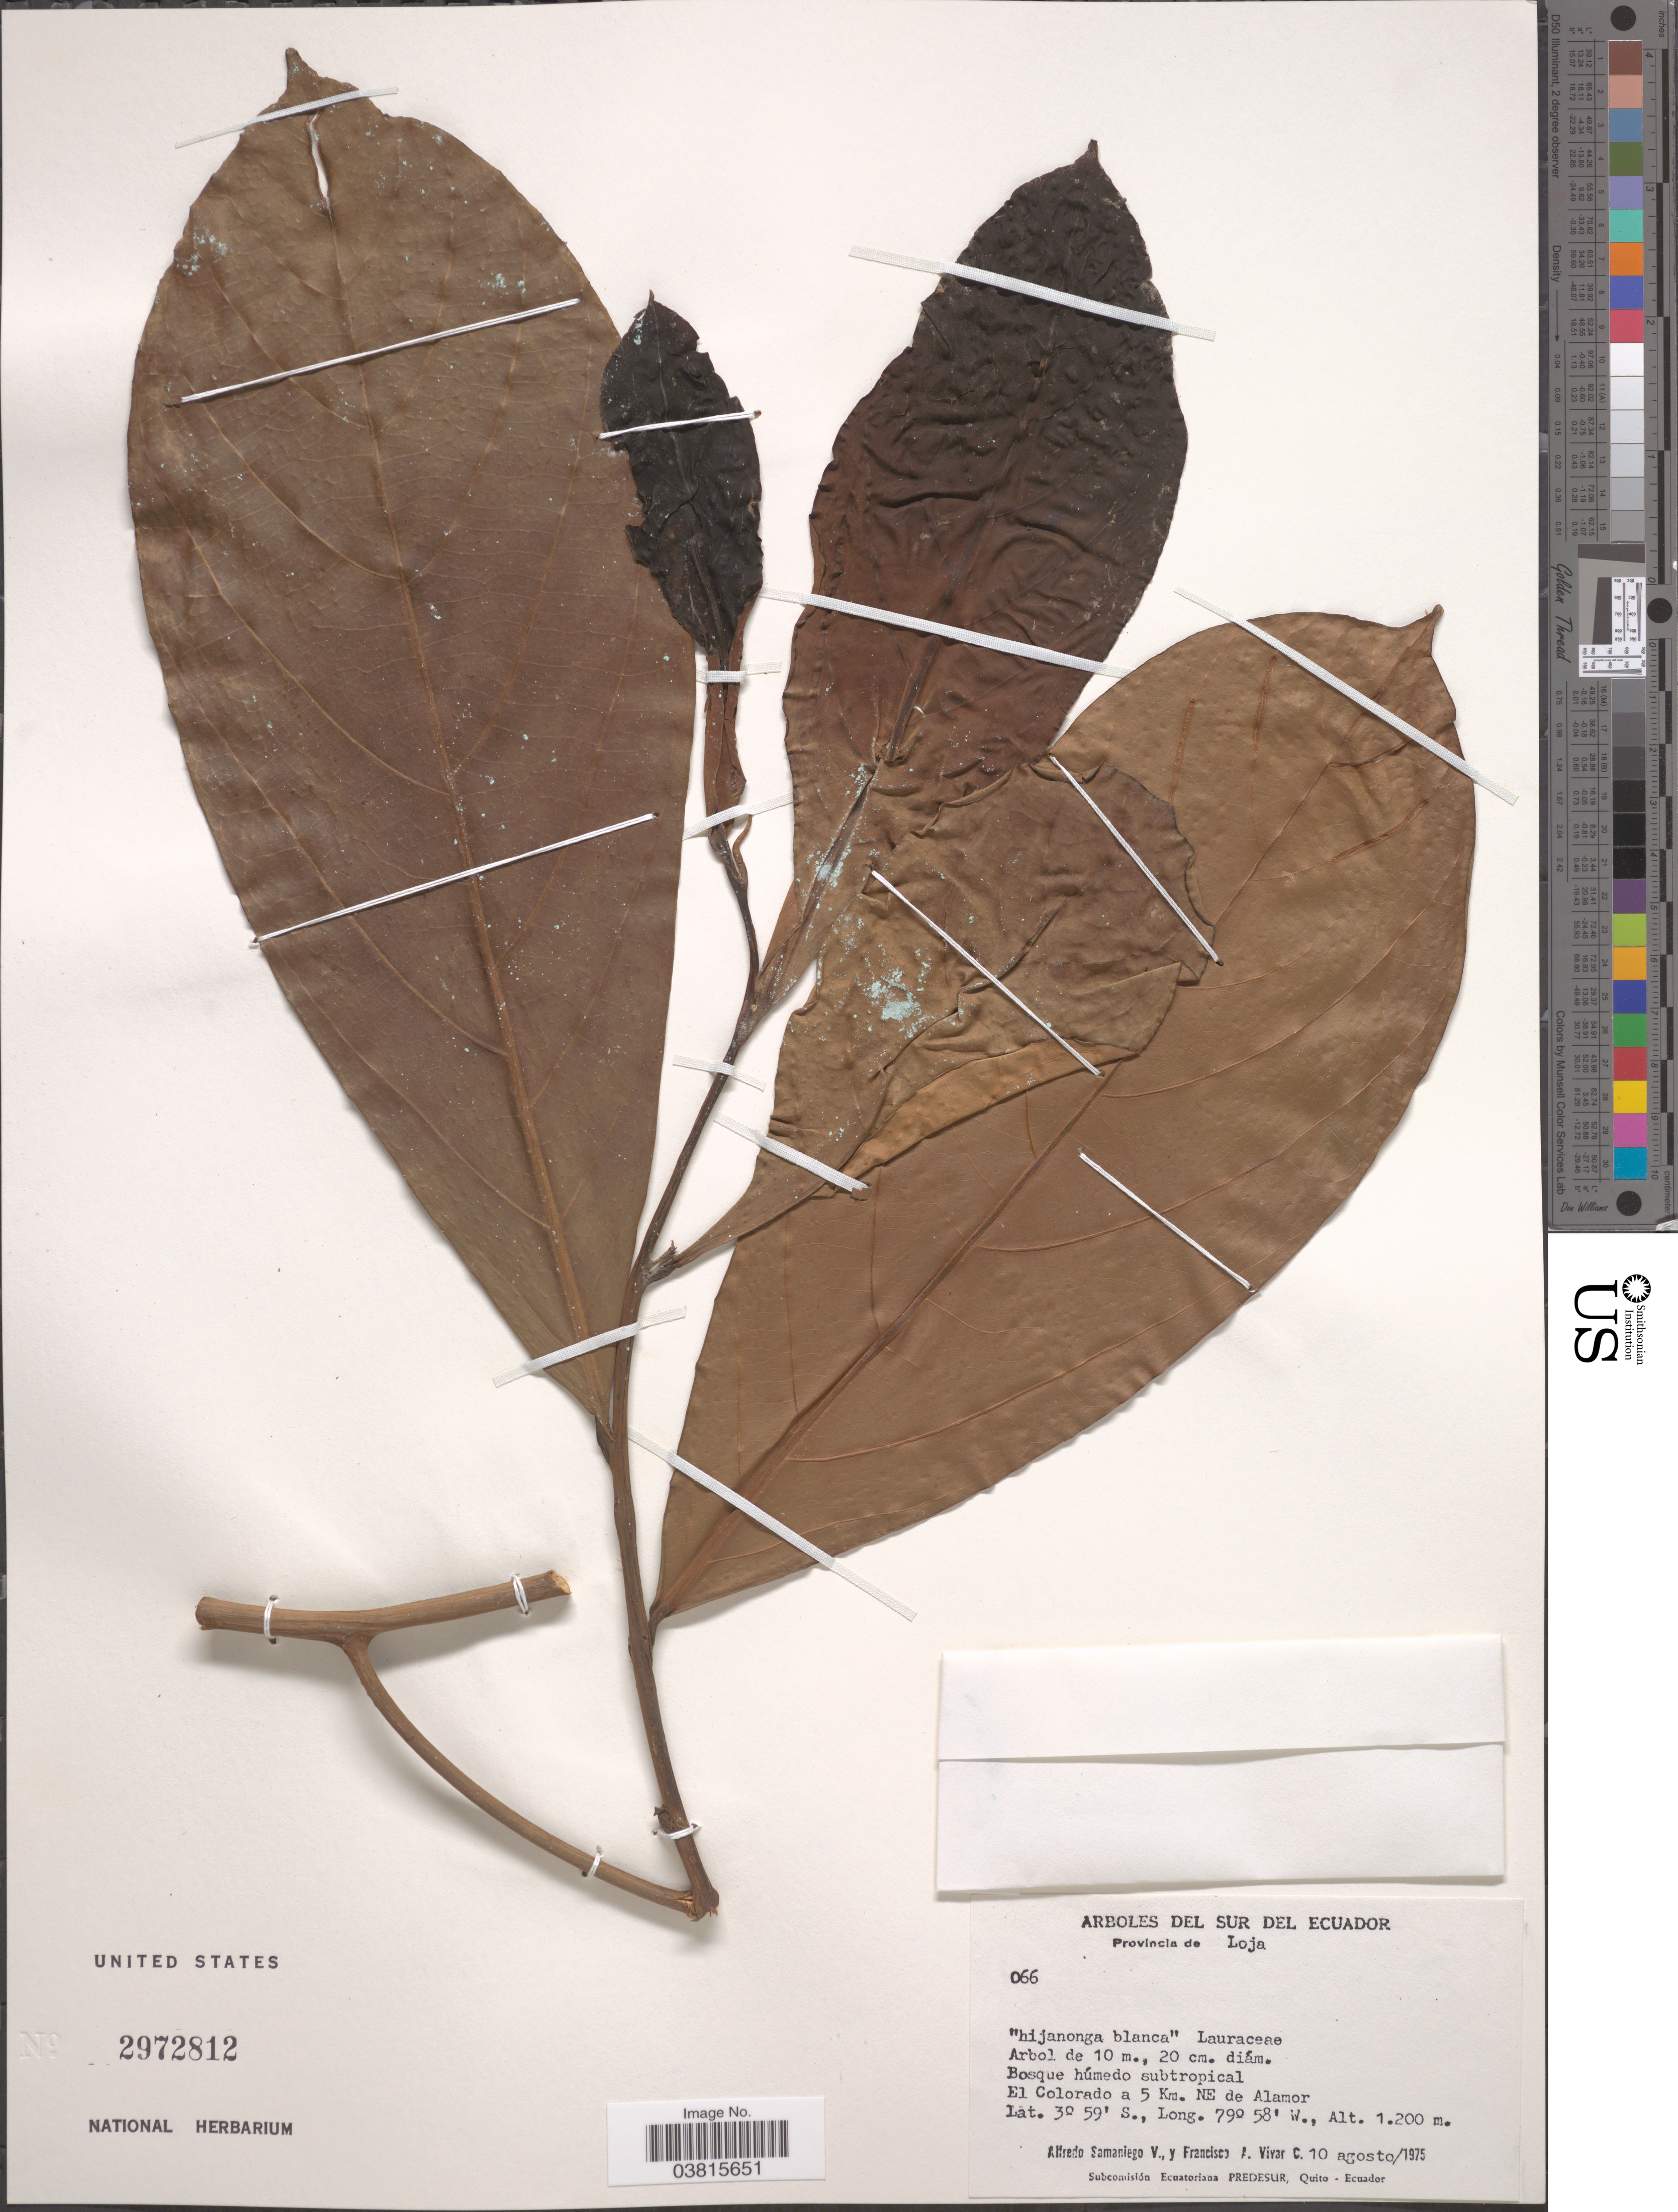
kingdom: Plantae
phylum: Tracheophyta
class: Magnoliopsida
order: Laurales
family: Lauraceae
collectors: A. V. Samaniego & F. A. Vivar C.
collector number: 066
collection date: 1975-08-10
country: Ecuador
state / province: Loja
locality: Sur del Ecuador. Bosque húmedo subtropical. El Colorado a 5 Km. NE de Alamor.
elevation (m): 1200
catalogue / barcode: US 2972812